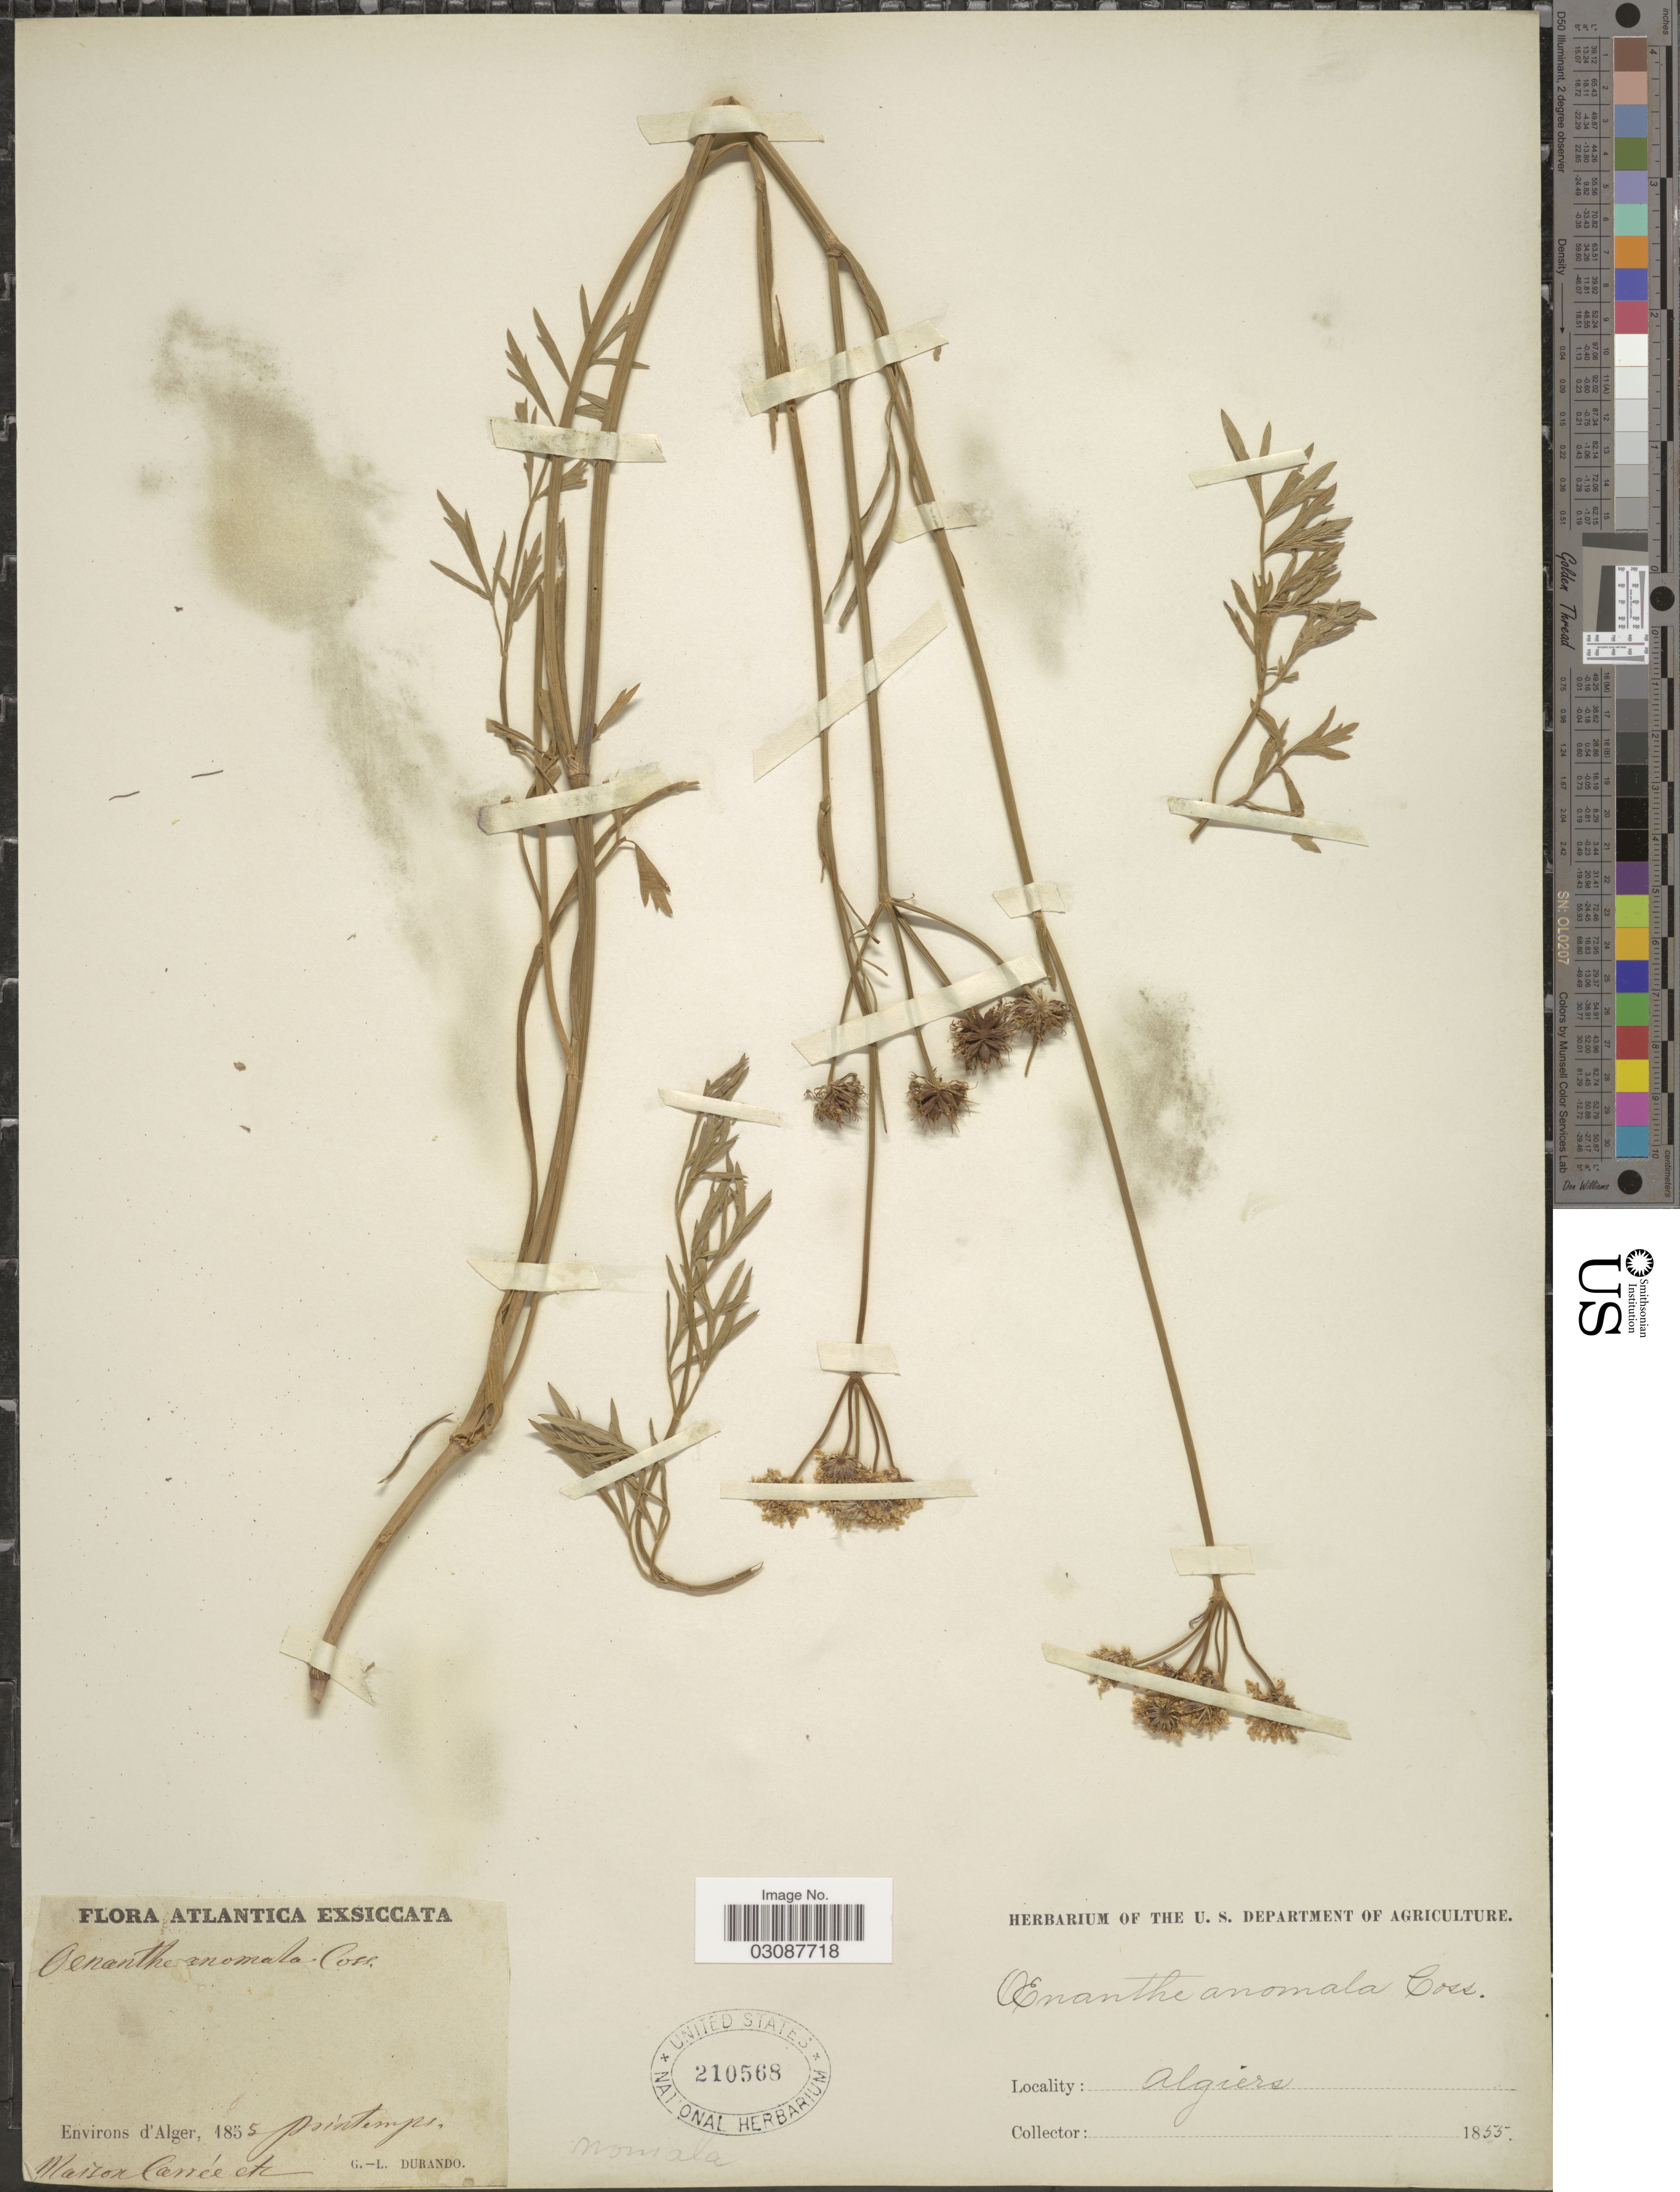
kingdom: Plantae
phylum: Tracheophyta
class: Magnoliopsida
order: Apiales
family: Apiaceae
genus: Oenanthe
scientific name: Oenanthe anomala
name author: Coss. & Durieu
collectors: G. Durando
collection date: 1855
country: Algeria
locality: Atlantica, Environs d'Alger, Printemps, Maison Carrée, Algiers.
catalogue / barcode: US 210568